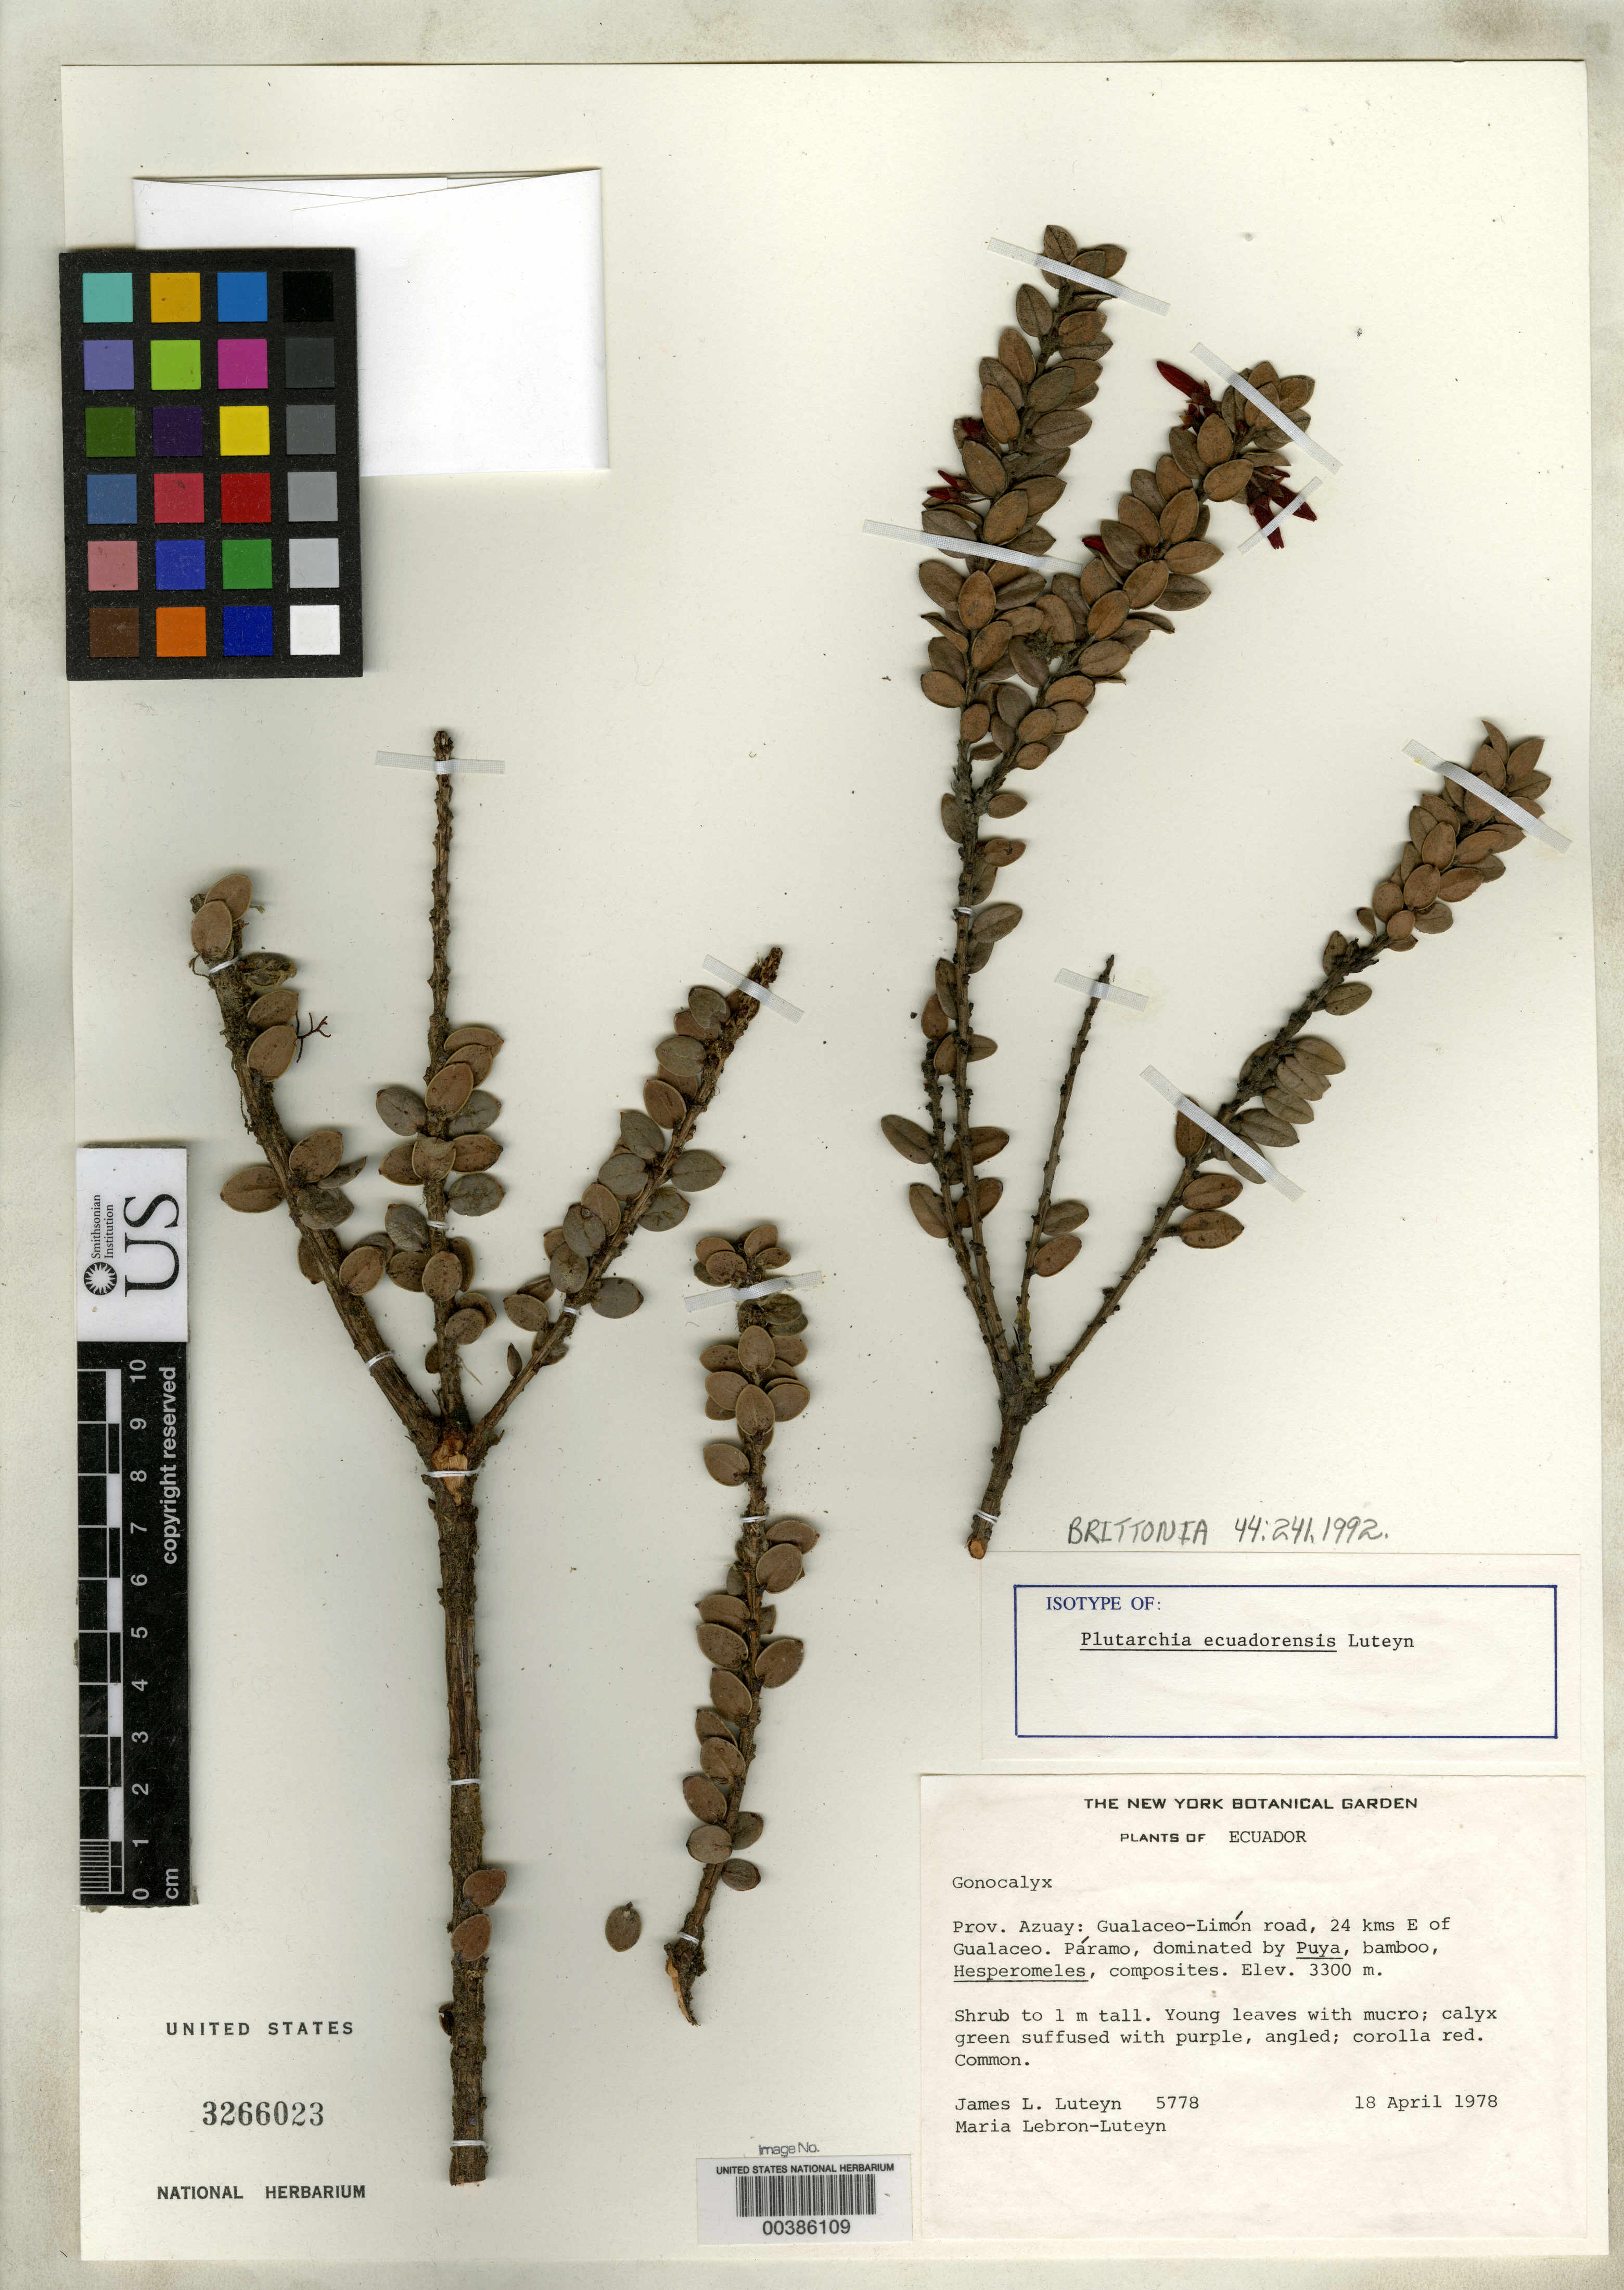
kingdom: Plantae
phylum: Tracheophyta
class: Magnoliopsida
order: Ericales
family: Ericaceae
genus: Plutarchia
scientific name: Plutarchia ecuadorensis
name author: Luteyn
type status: Isotype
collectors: J. L. Luteyn & M. L. Lebrón-Luteyn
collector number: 5778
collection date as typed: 18 Apr 1978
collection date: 1978-04-18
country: Ecuador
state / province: Azuay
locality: Gualaceo-Limon road, 24 km E of Gualaceo.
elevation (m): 3300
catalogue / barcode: US 3266023